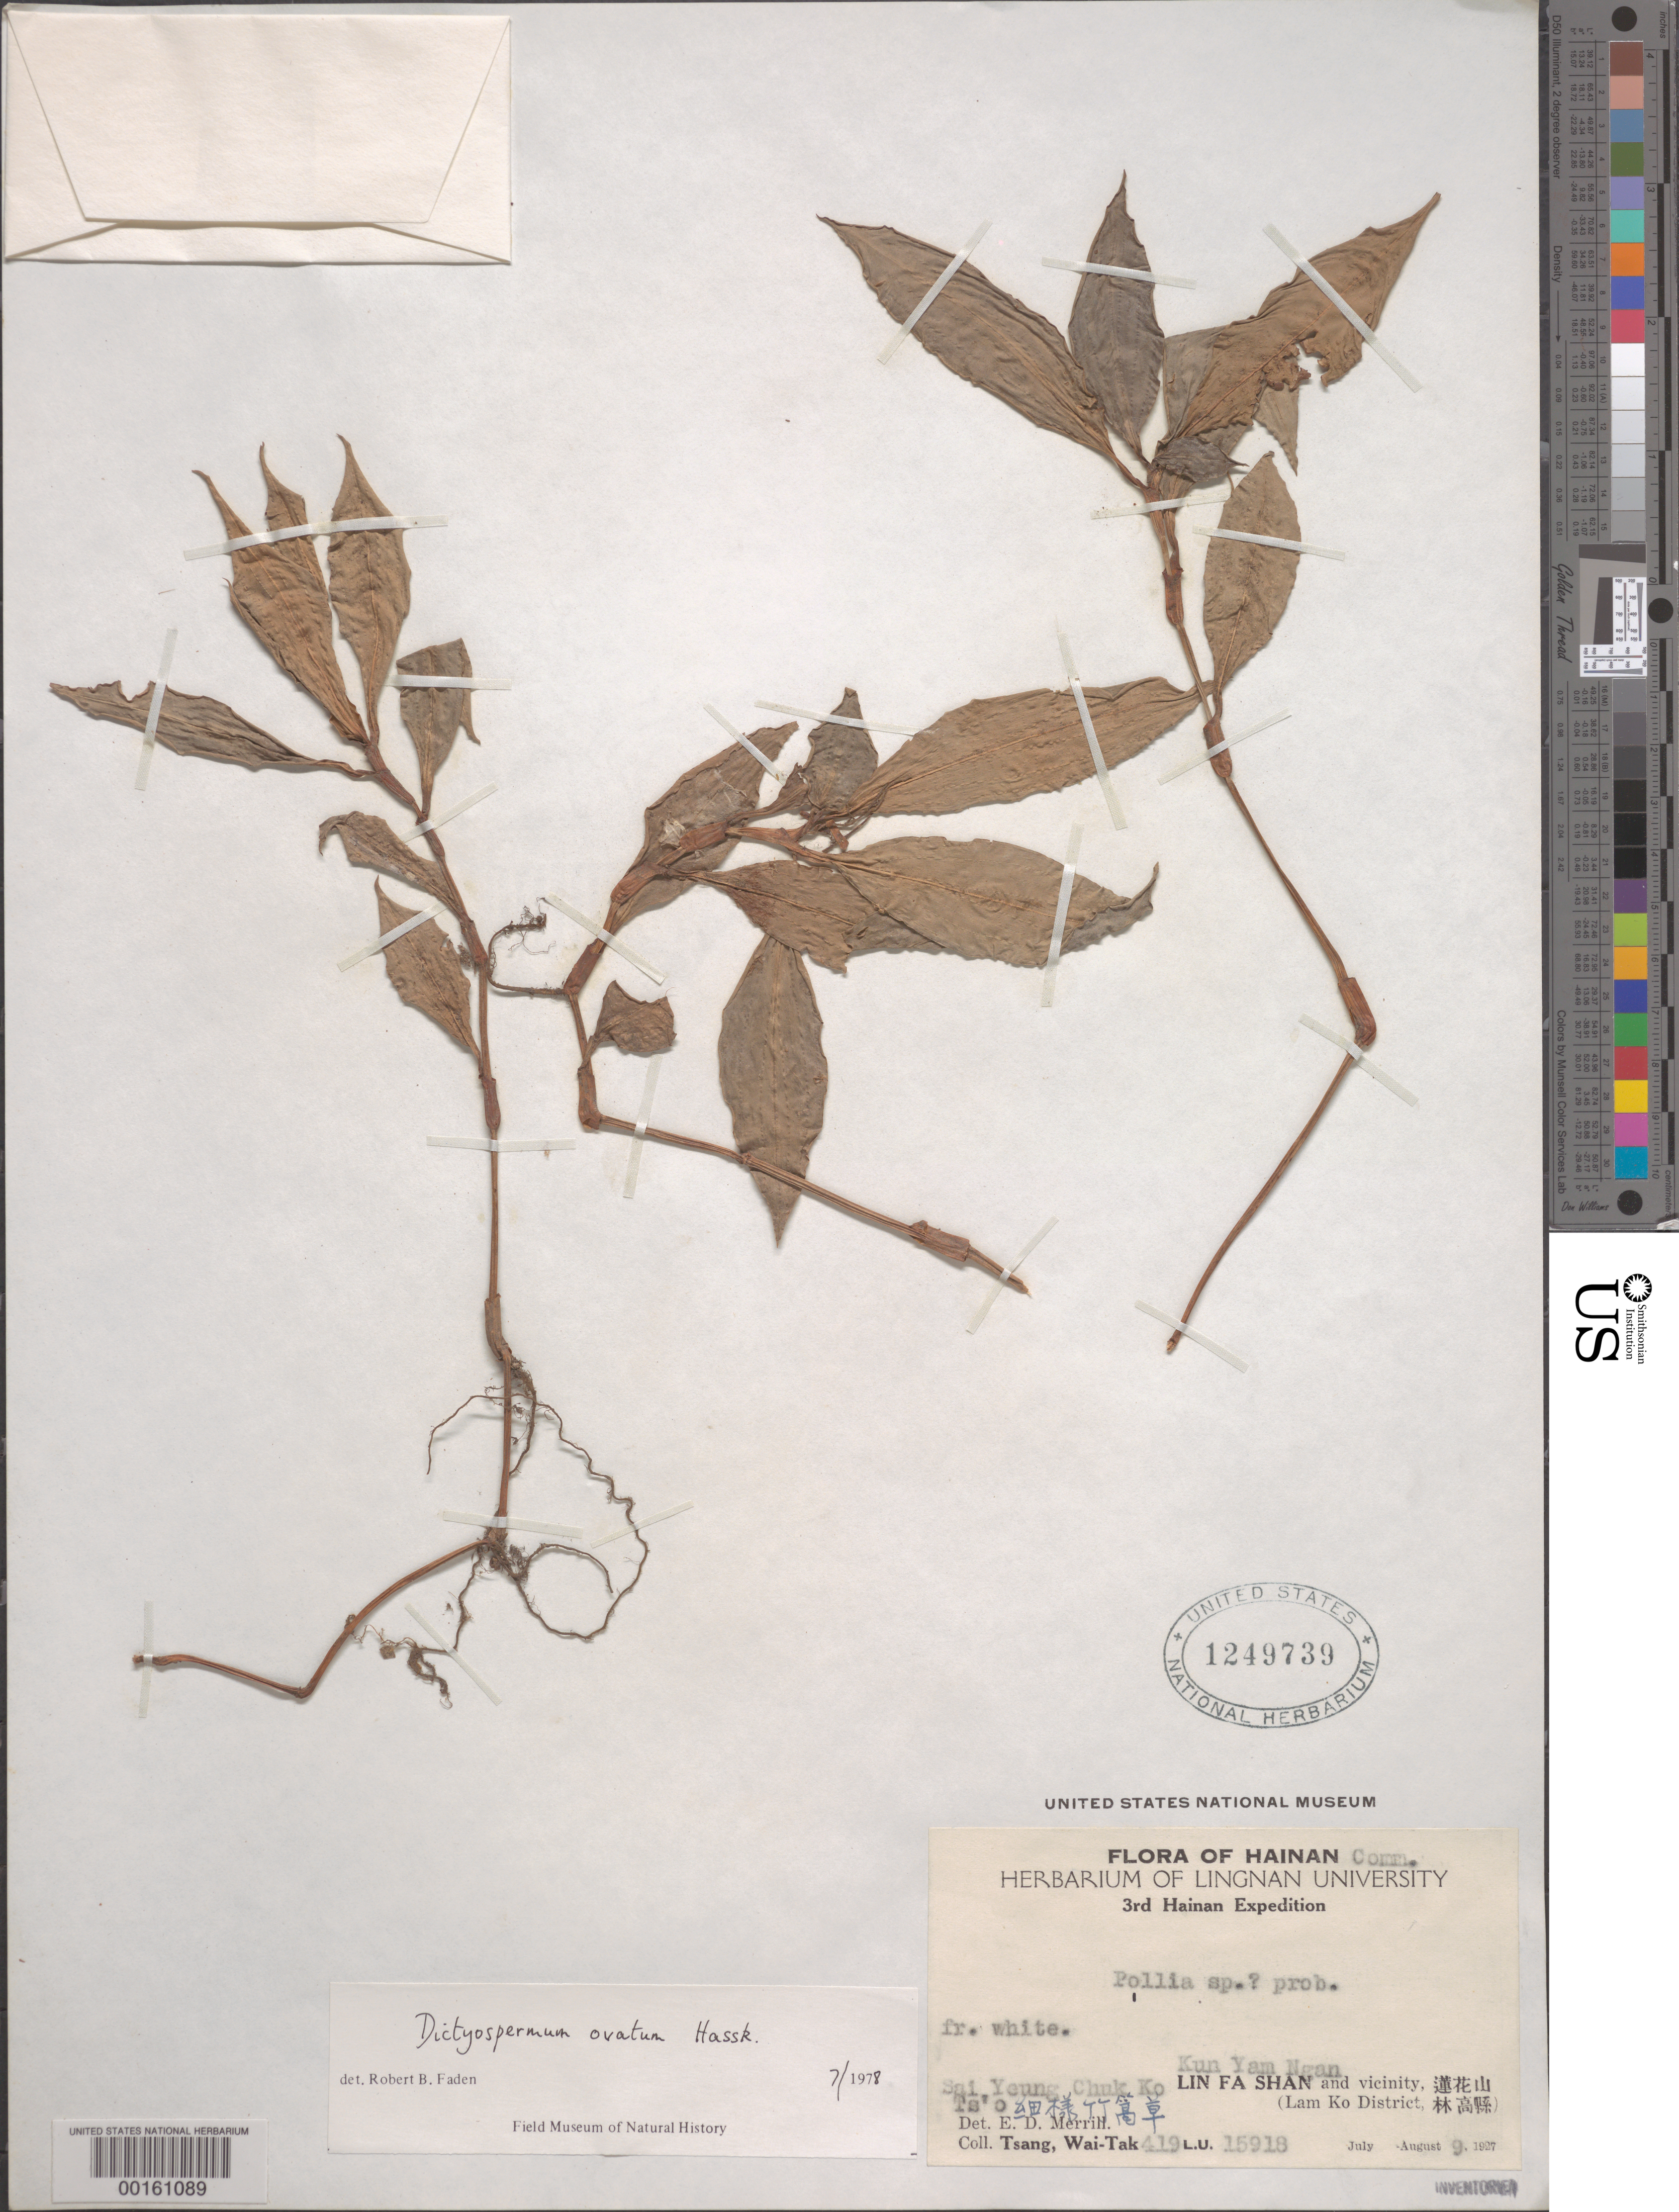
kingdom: Plantae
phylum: Tracheophyta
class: Liliopsida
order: Commelinales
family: Commelinaceae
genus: Dictyospermum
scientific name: Dictyospermum ovatum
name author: Hassk.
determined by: Faden, Robert B., (US), Smithsonian Institution - National Museum of Natural History (UNITED STATES)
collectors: W. T. Tsang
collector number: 419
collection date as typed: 09 Aug 1927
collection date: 1927-08-09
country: China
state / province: Guangdong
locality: Lamko dist., kun yam ngan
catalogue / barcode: US 1249739